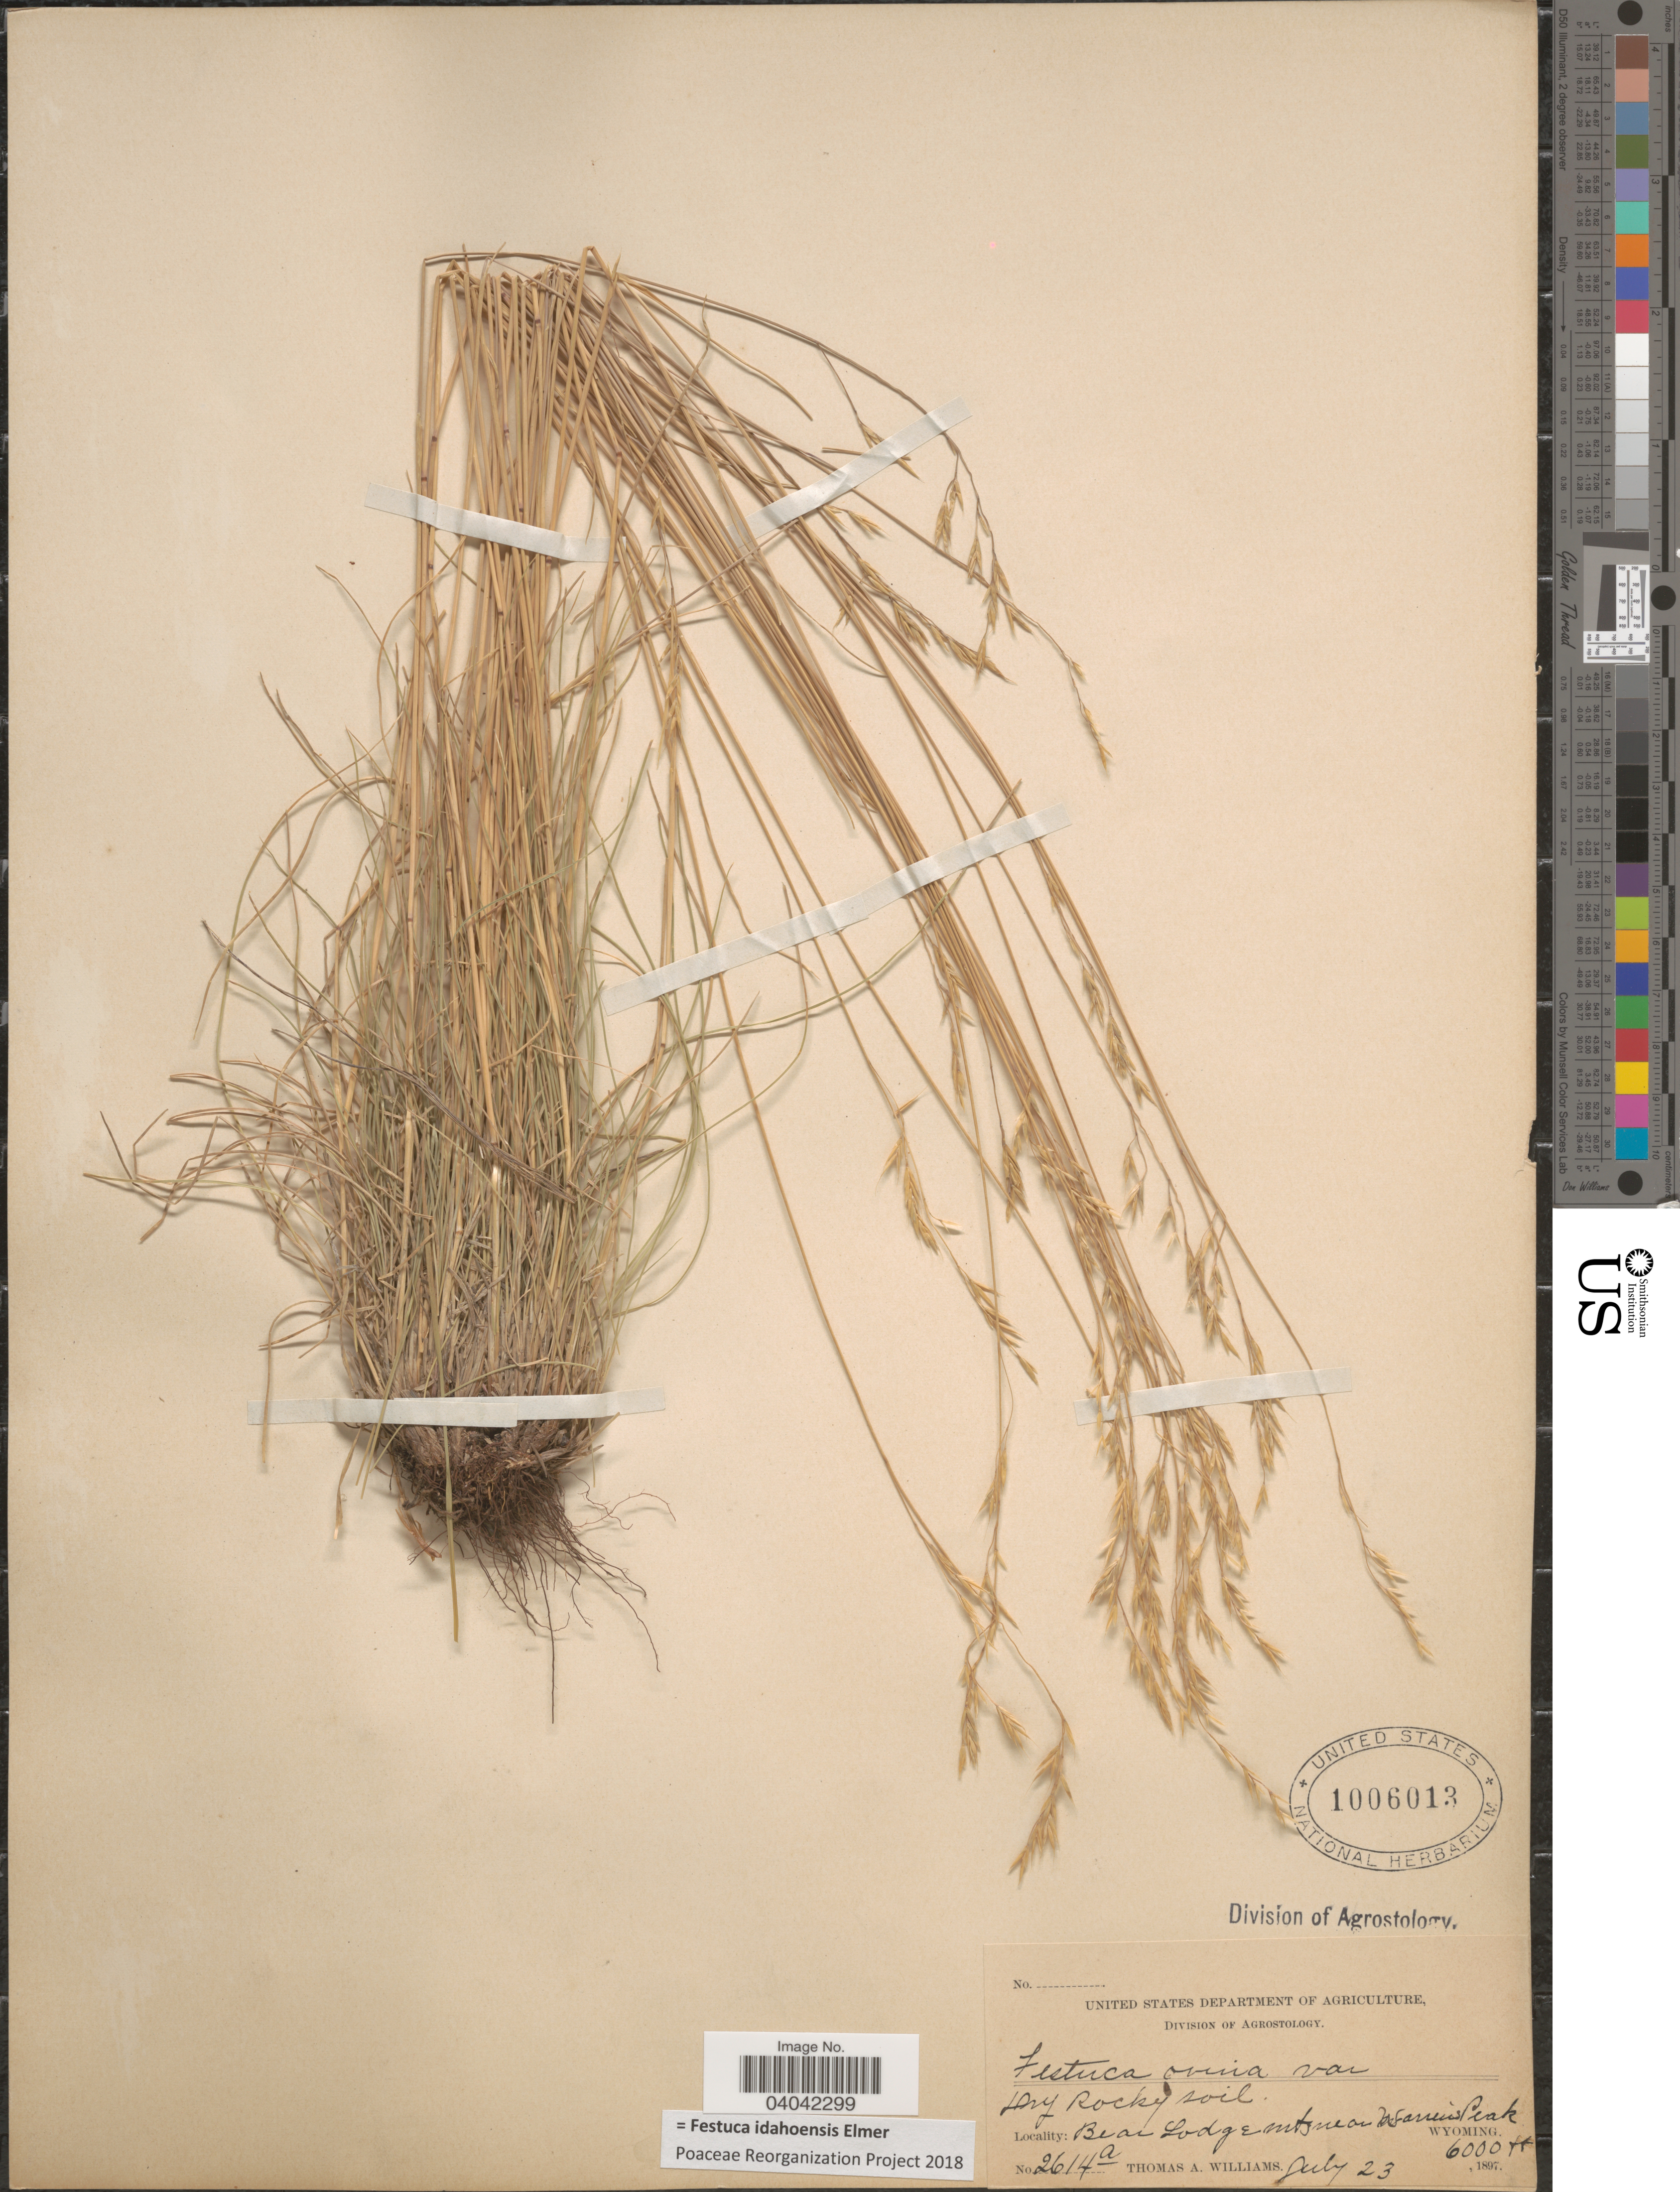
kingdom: Plantae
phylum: Tracheophyta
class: Liliopsida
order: Poales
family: Poaceae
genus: Festuca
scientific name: Festuca idahoensis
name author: Elmer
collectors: T. A. Williams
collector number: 2614a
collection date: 1897-07-23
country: United States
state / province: Wyoming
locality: Bear Lodge Mts near Warren's Peak.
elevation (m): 1829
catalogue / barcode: US 1006013